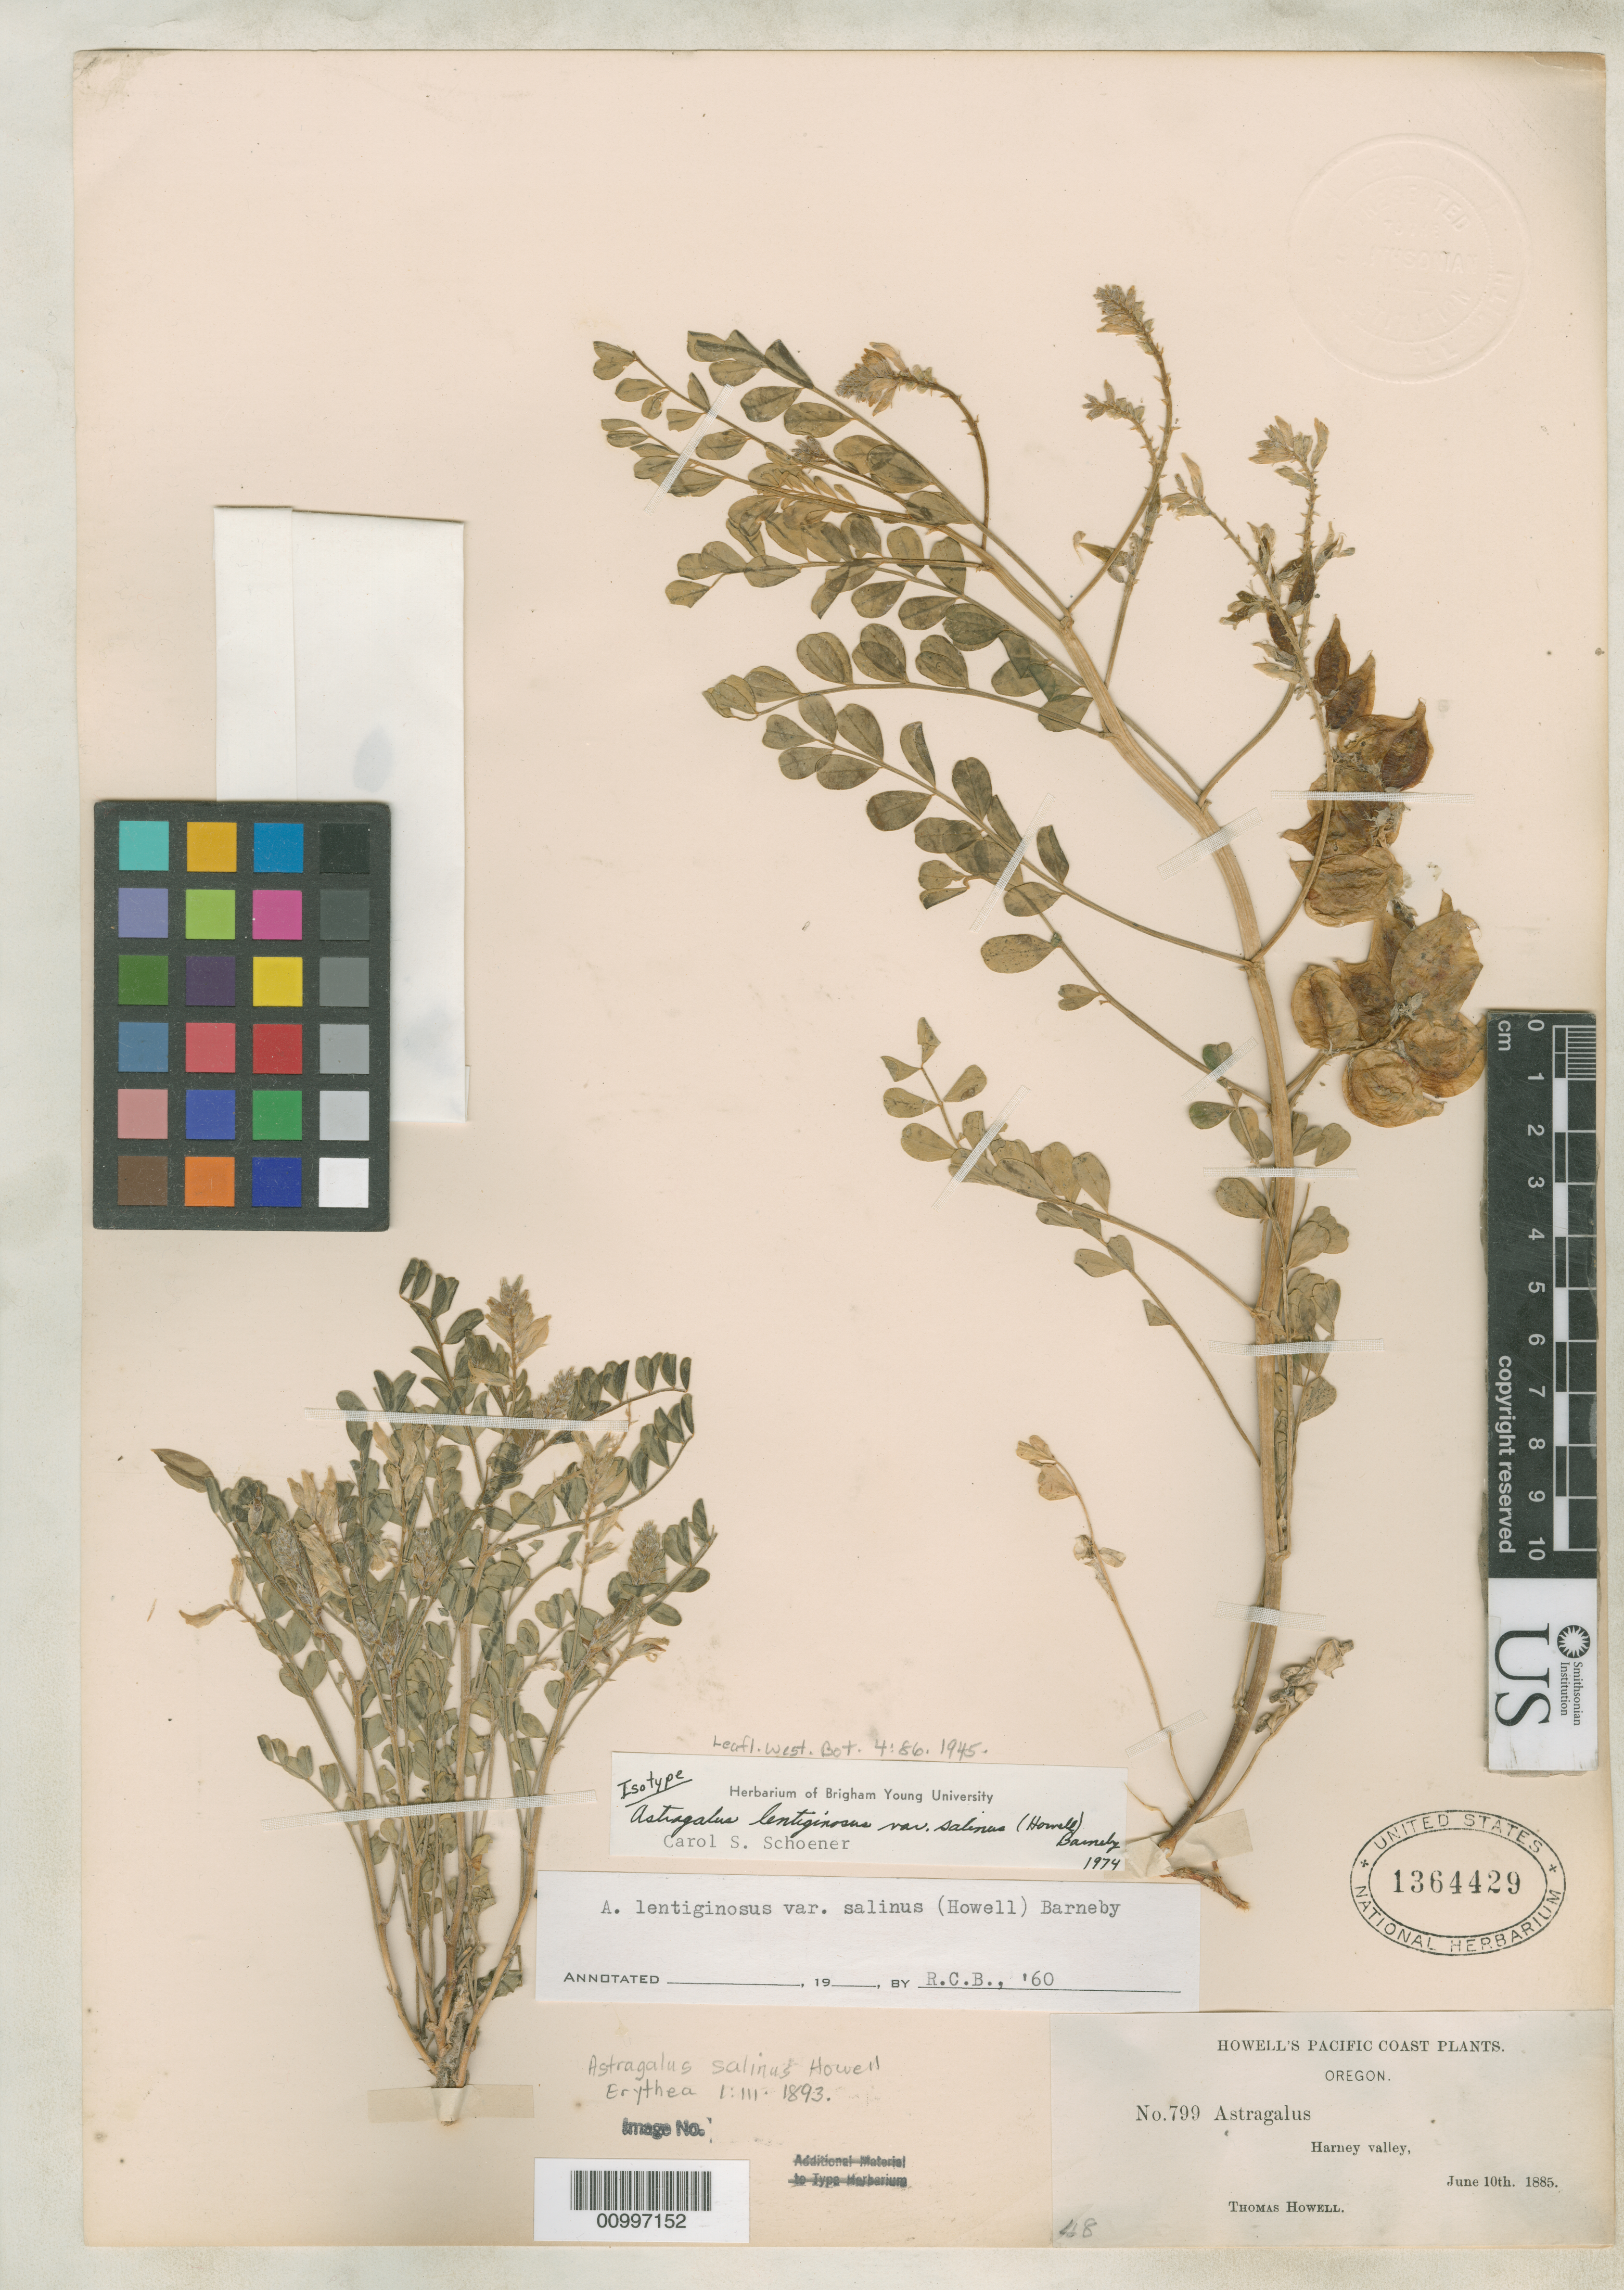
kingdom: Plantae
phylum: Tracheophyta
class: Magnoliopsida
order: Fabales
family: Fabaceae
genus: Astragalus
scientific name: Astragalus salinus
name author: Howell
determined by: Schoener, C. S.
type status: Isotype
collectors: T. J. Howell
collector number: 799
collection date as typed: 10 Jun 1885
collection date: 1885-06-10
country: United States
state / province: Oregon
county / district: Harney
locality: Harney valley.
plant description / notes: From the herbarium of J. Donnell Smith.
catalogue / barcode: US 1364429